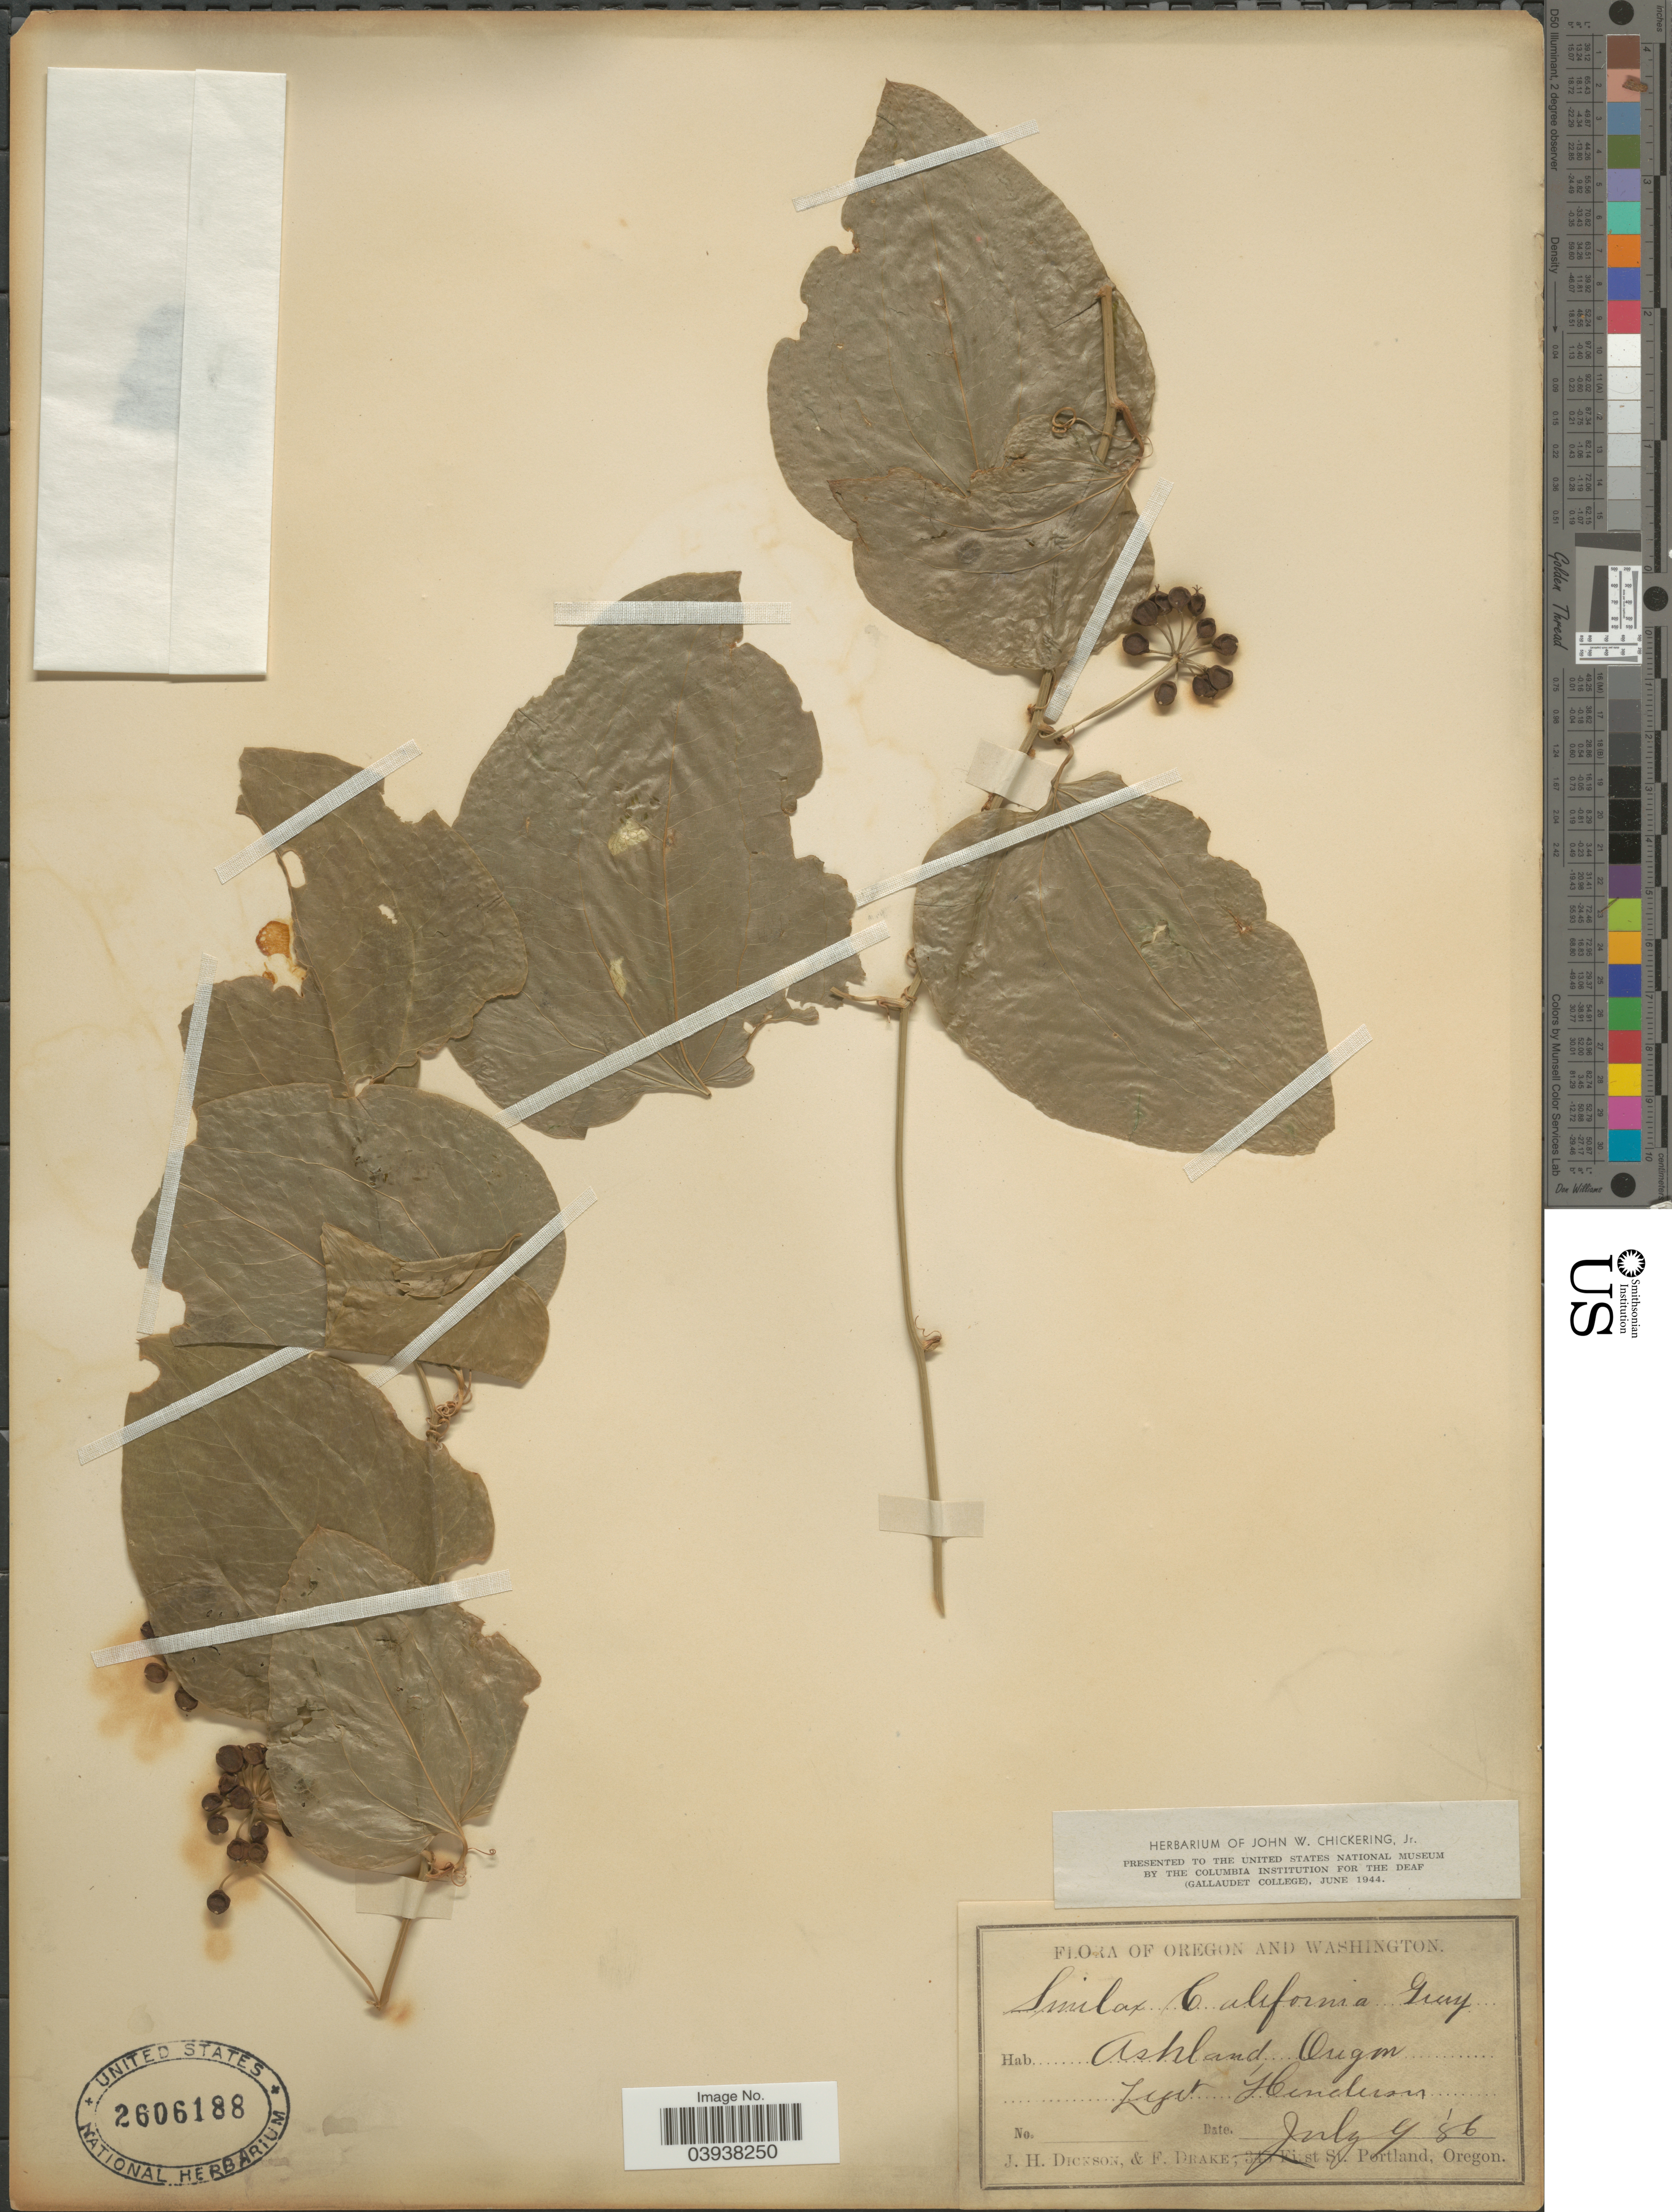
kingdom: Plantae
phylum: Tracheophyta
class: Liliopsida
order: Liliales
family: Smilacaceae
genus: Smilax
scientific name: Smilax californica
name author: (A. DC.) A. Gray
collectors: -. Henderson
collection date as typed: Transcribed d/m/y: 9/7/86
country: United States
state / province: Oregon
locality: Ashland.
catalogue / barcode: US 2606188